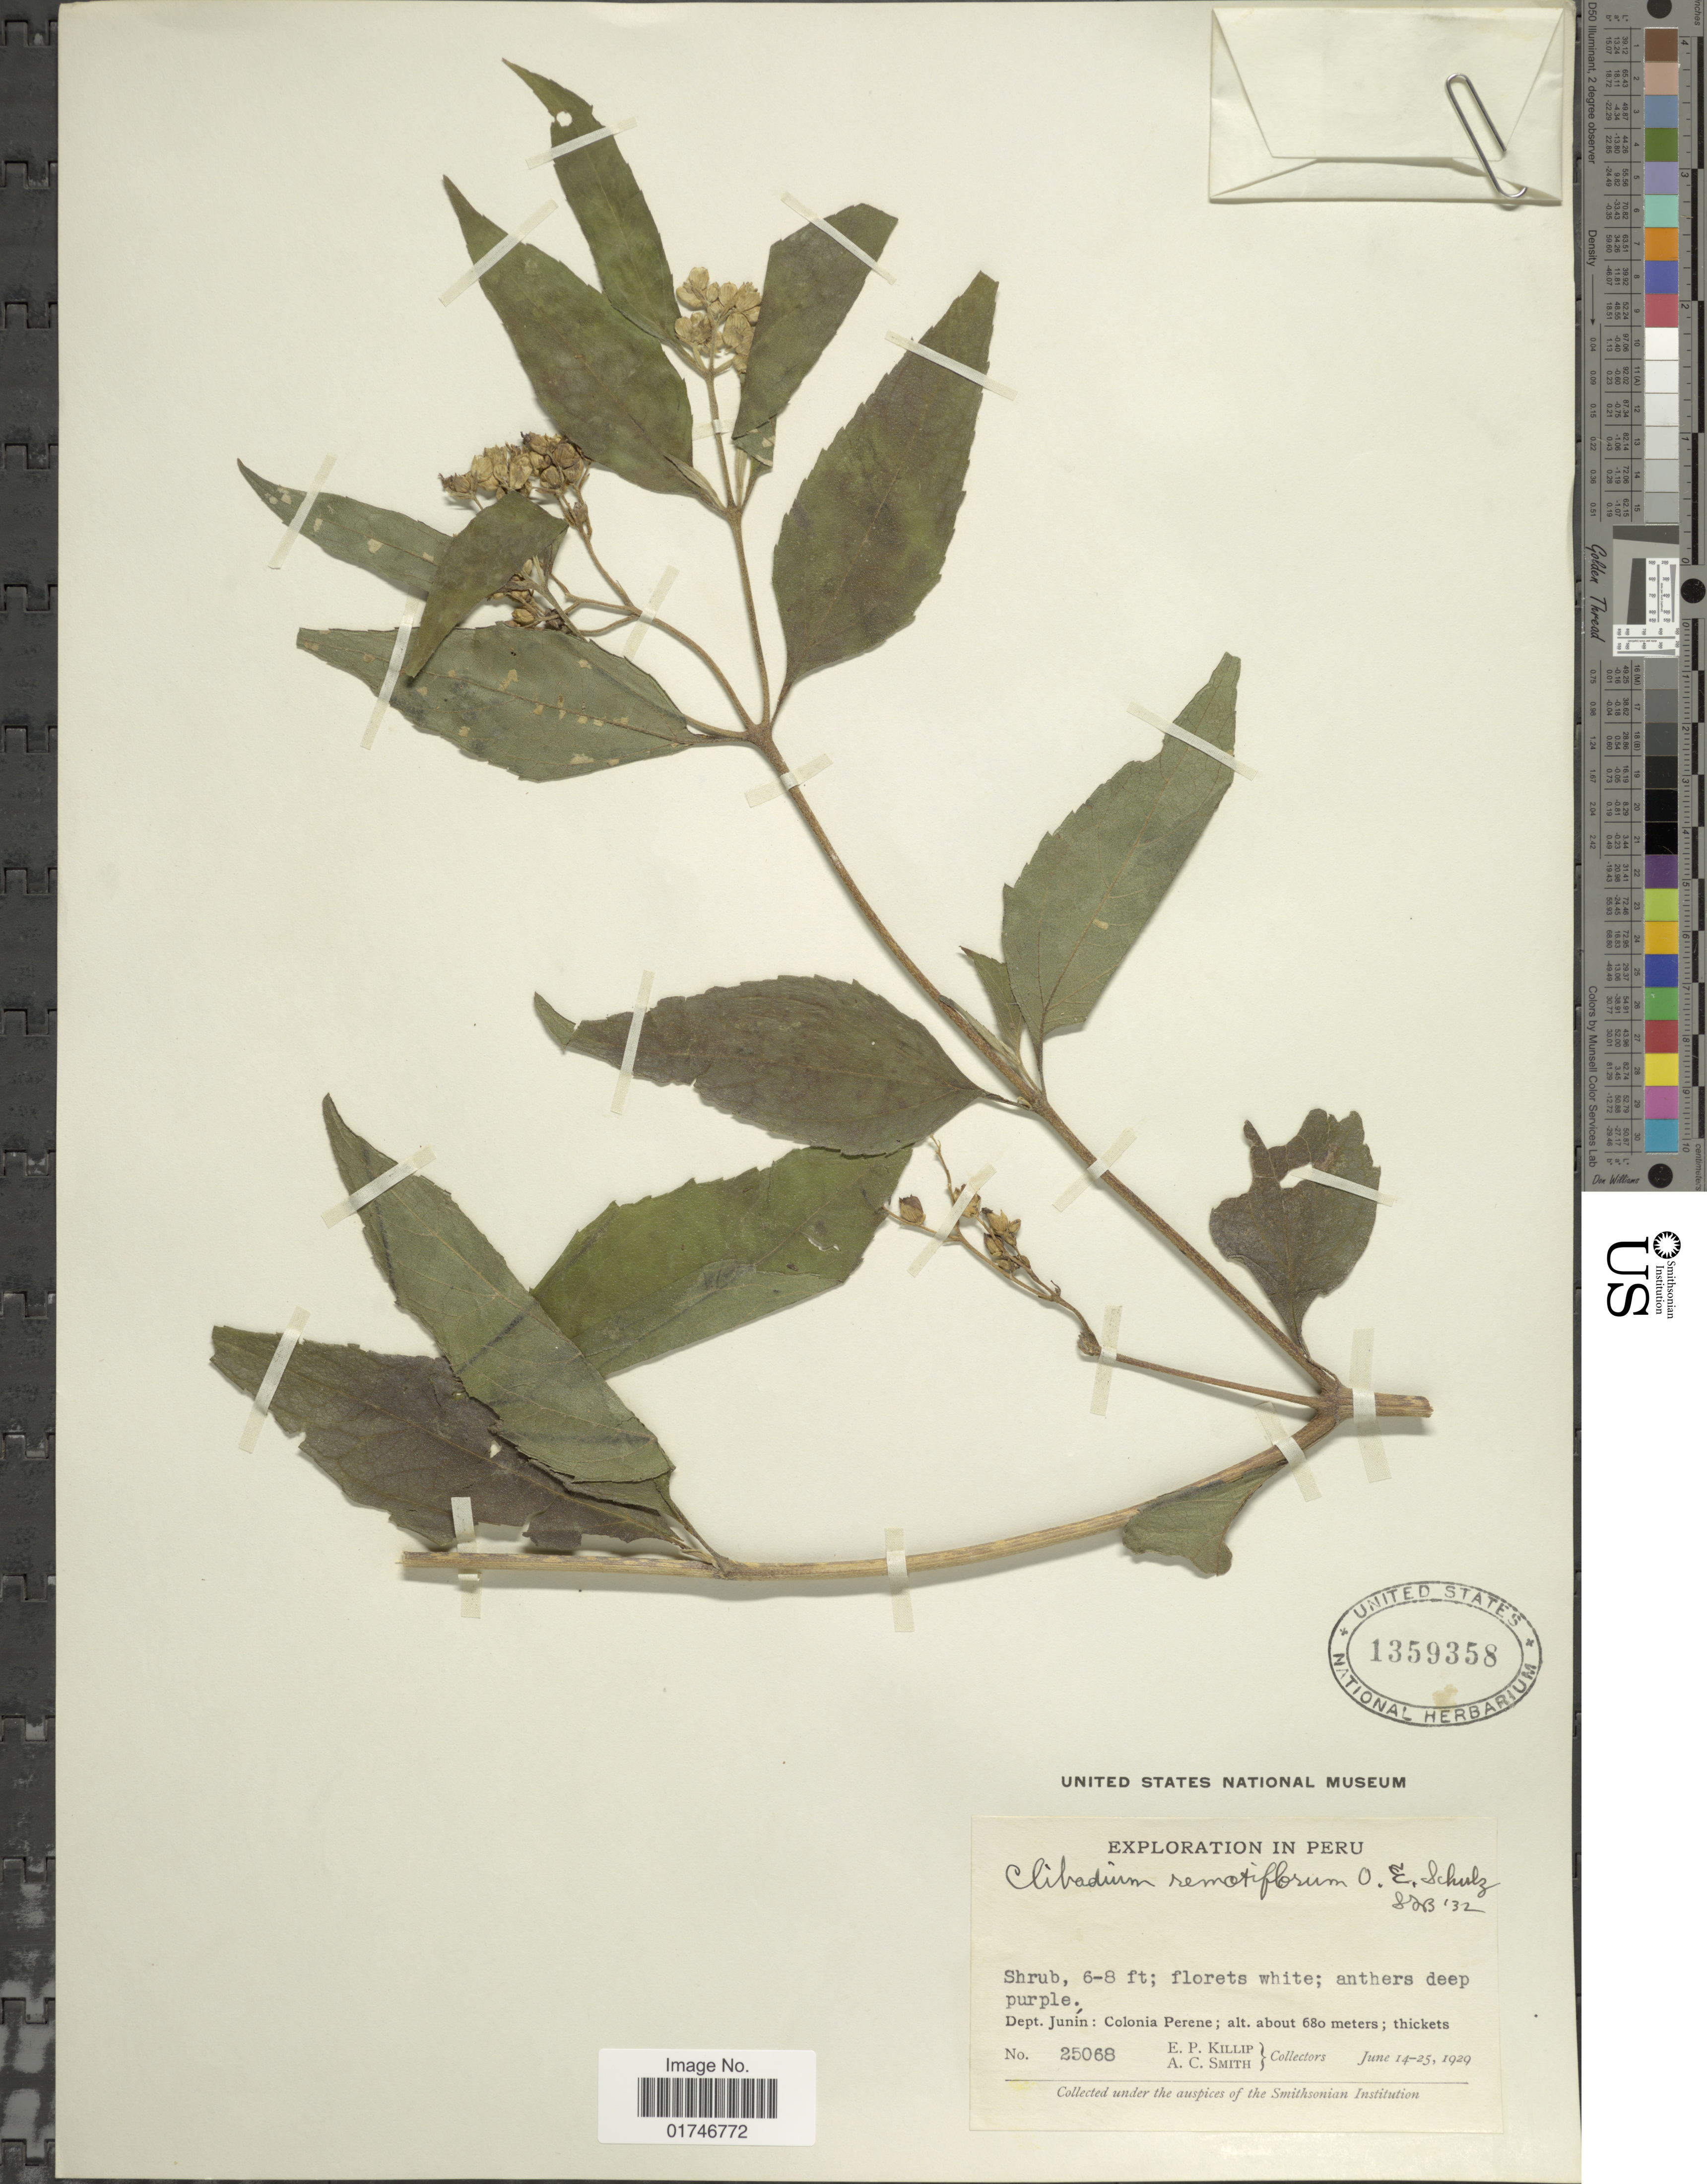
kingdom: Plantae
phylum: Tracheophyta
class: Magnoliopsida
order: Asterales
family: Asteraceae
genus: Clibadium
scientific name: Clibadium remotiflorum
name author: S.F. Blake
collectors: E. P. Killip & A. C. Smith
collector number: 25068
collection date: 1929-06-14/1929-06-25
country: Peru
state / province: Junín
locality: Dept. Junín: Colonia Perene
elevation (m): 680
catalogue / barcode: US 1359358